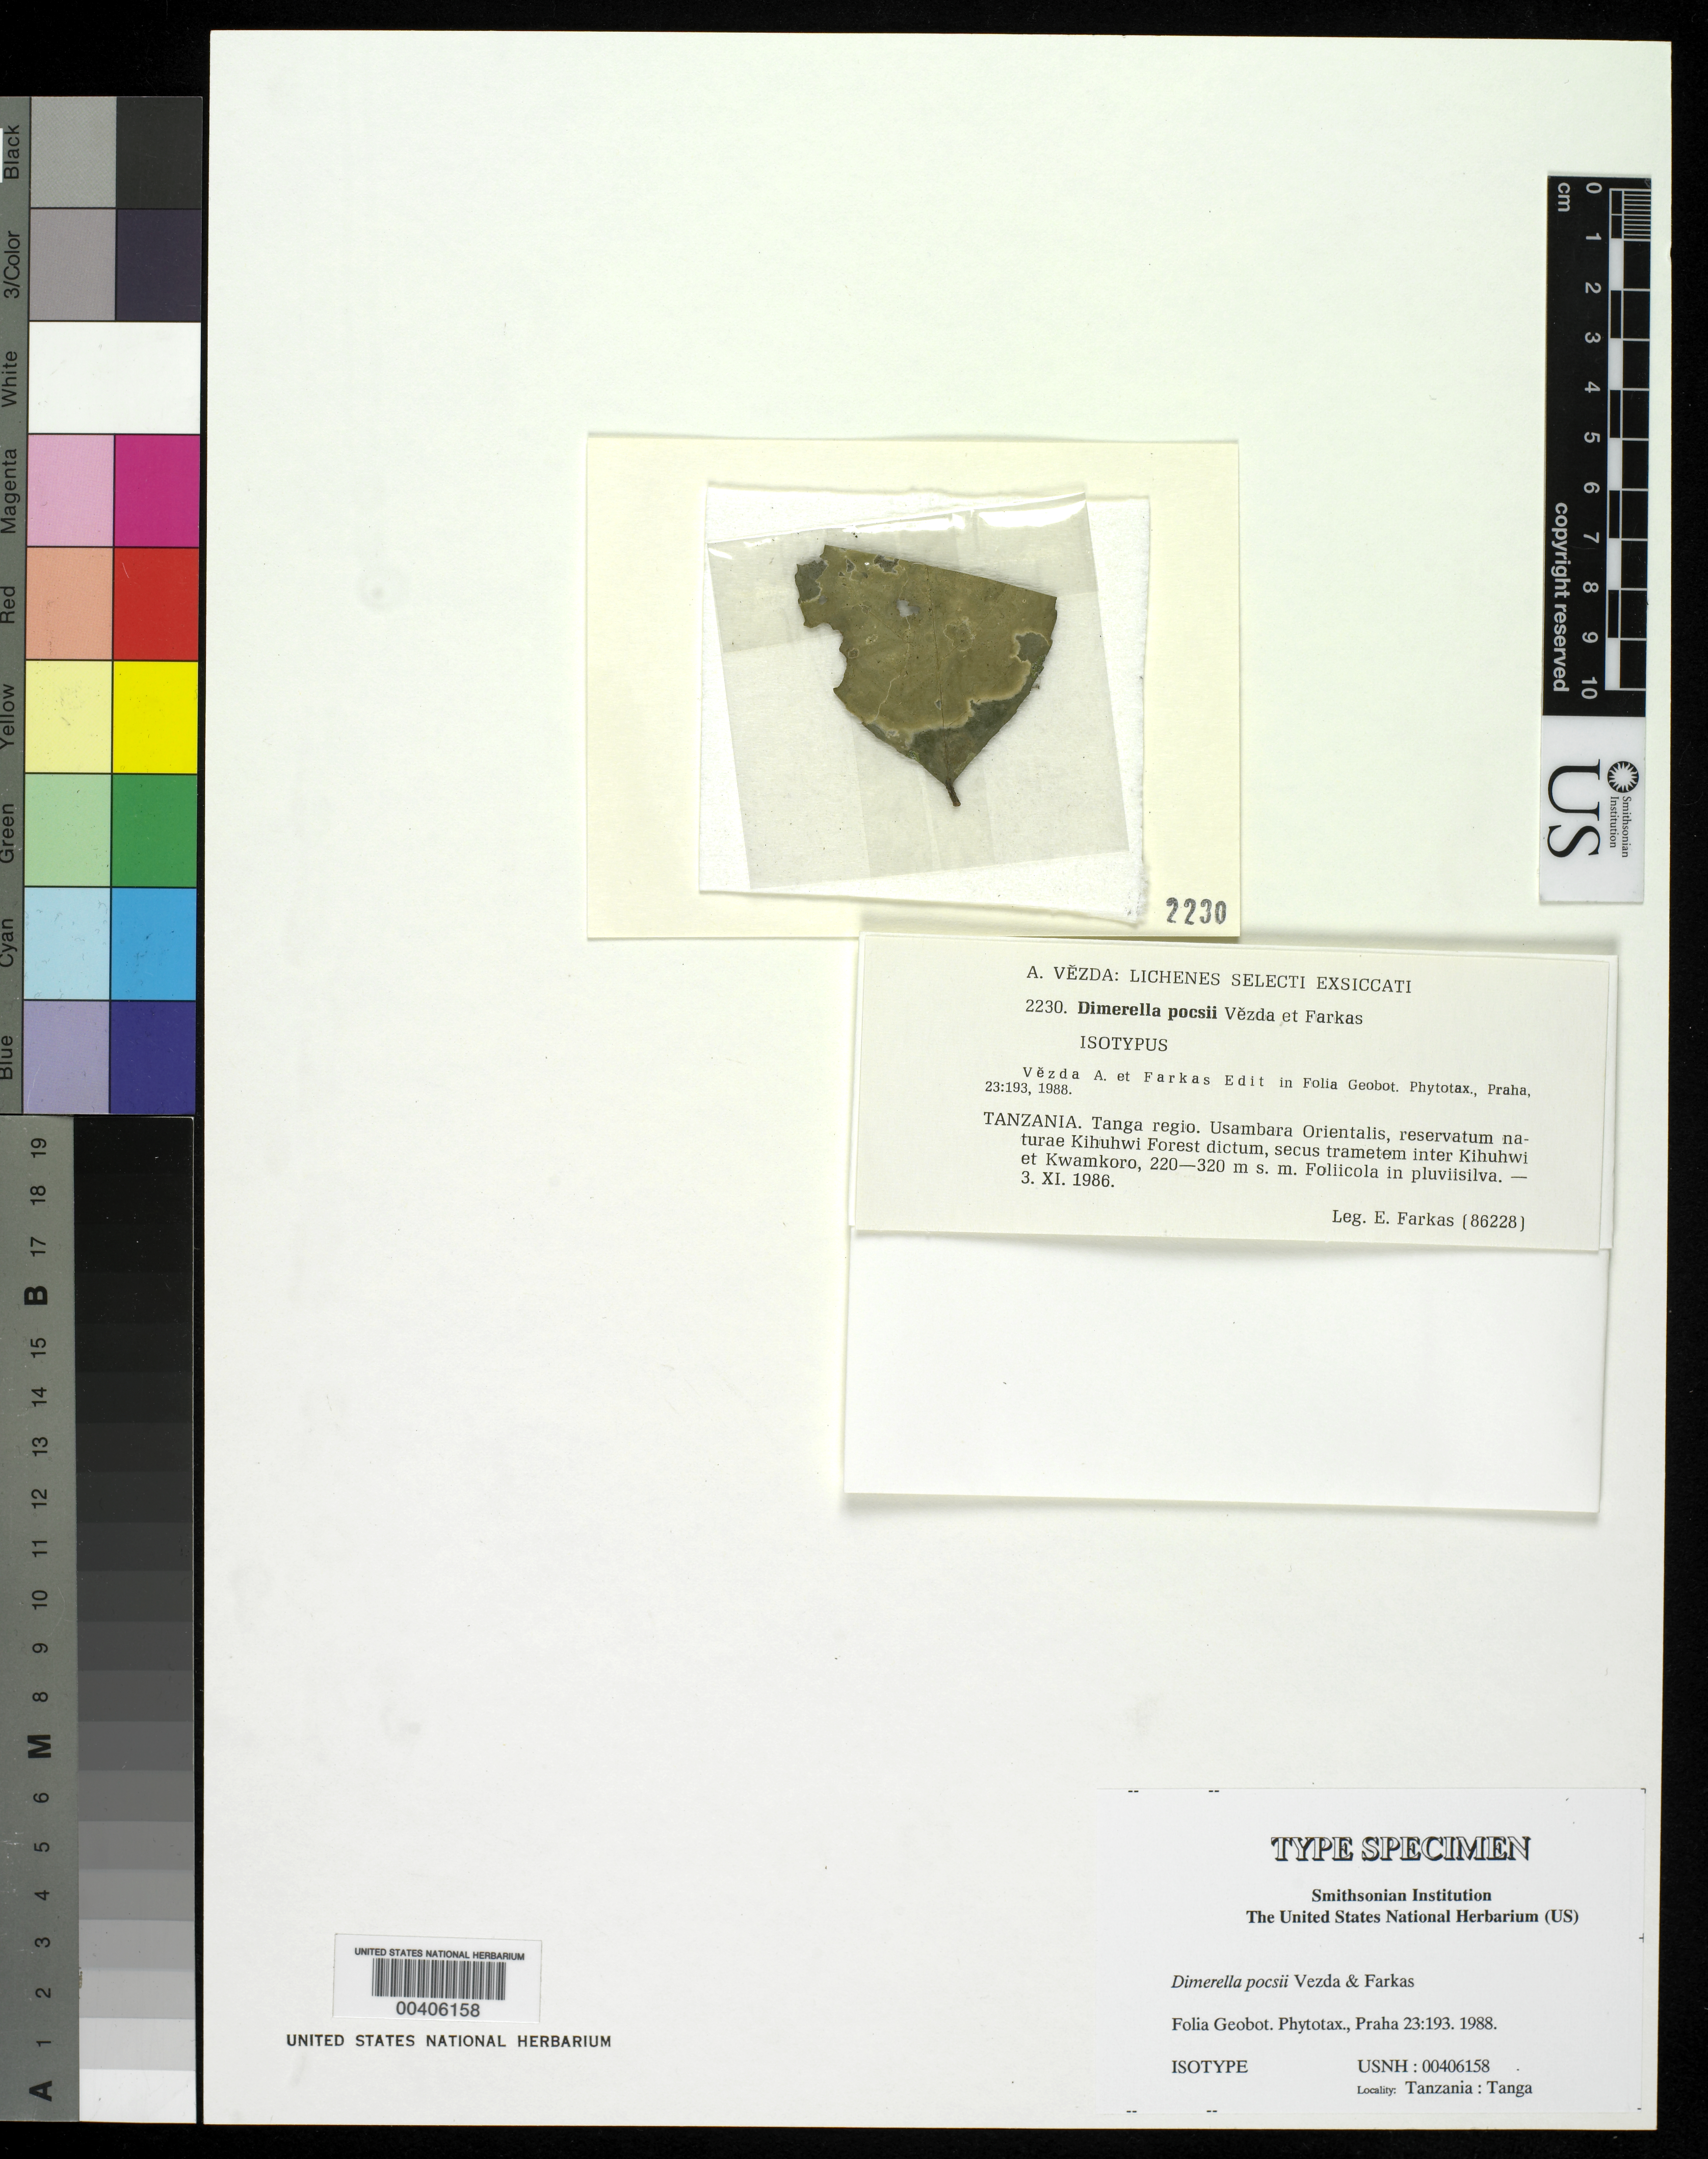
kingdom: Fungi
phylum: Ascomycota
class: Lecanoromycetes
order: Ostropales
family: Coenogoniaceae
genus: Dimerella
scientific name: Dimerella pocsii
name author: Vezda & Farkas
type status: Isotype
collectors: E. Farkas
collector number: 86228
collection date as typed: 03 Nov 1986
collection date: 1986-11-03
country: Tanzania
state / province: Tanga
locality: Usambara orientalis, Reservatum Naturae Kihuhwi Forest dictum, inter Kihuhwi & Kwamkoro. [E Usambara, said to be (?) Kihuhwi Forest Nature Reserve, between Kihuhwi & Kwamkoro.]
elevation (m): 220